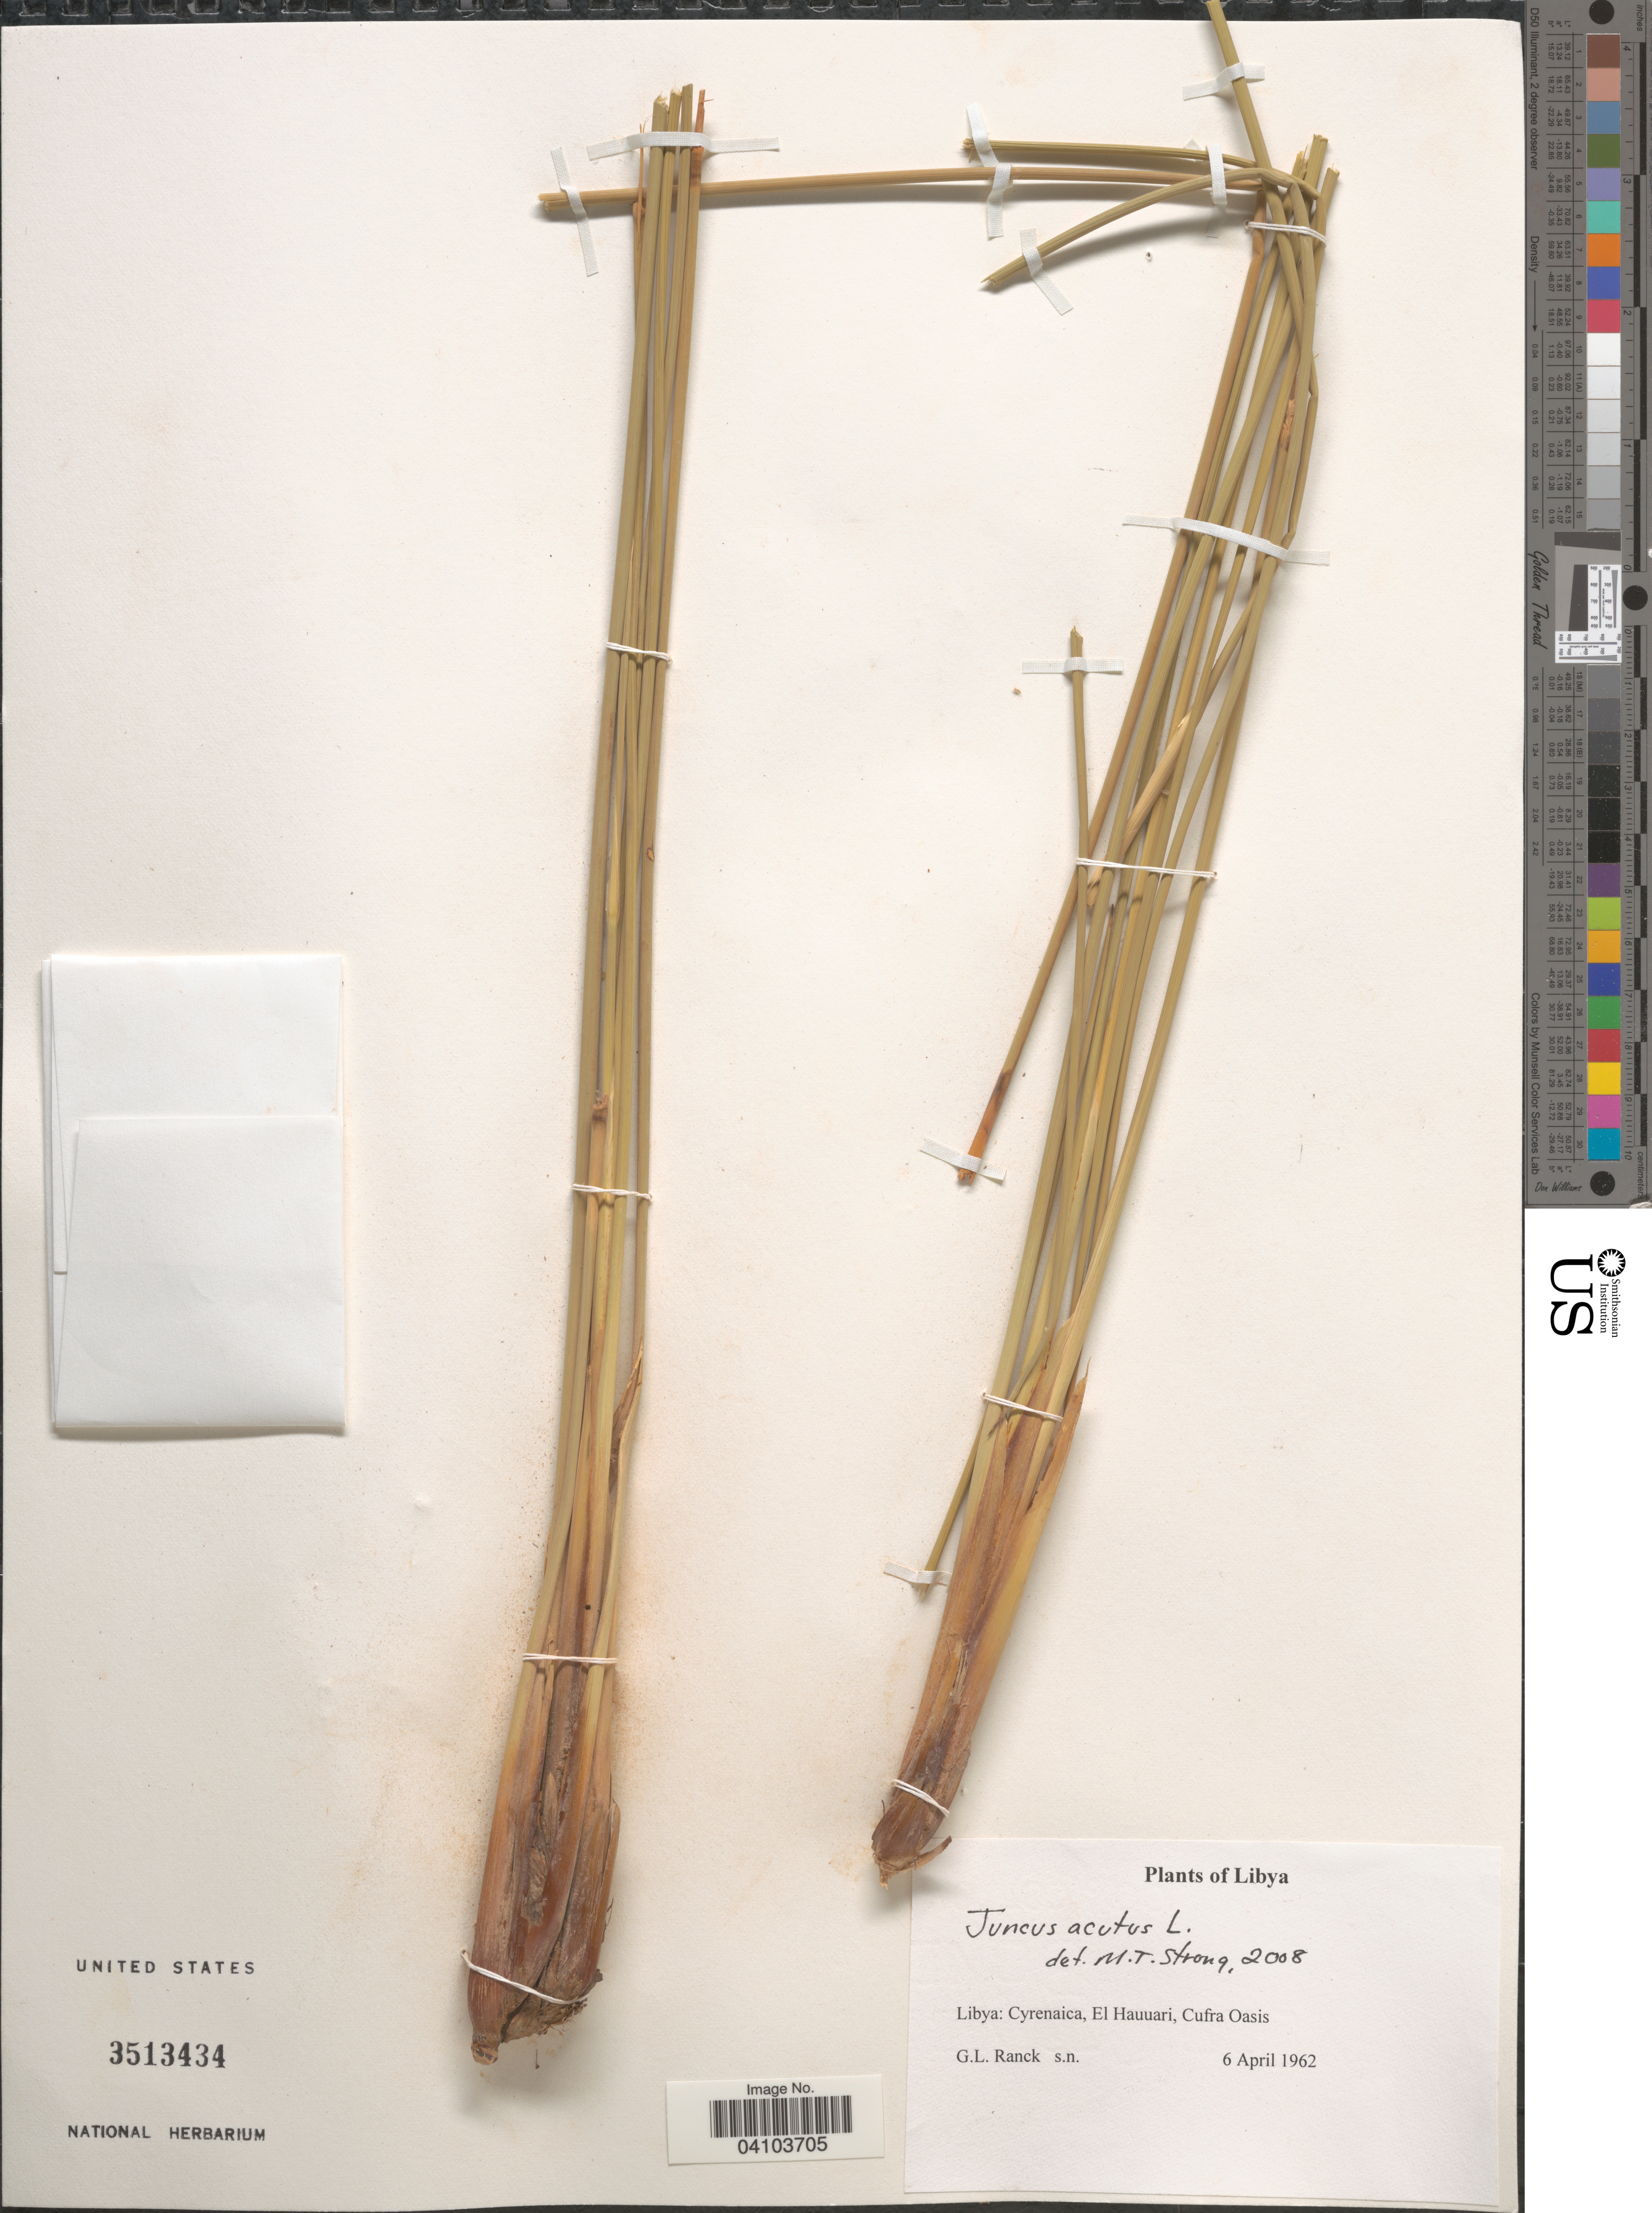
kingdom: Plantae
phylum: Tracheophyta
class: Liliopsida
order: Poales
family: Juncaceae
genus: Juncus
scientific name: Juncus acutus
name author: L.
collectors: G. Ranck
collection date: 1962-04-06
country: Libya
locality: Cyrenaica, El Hauuari, Cufra Oasis.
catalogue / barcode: US 3513434